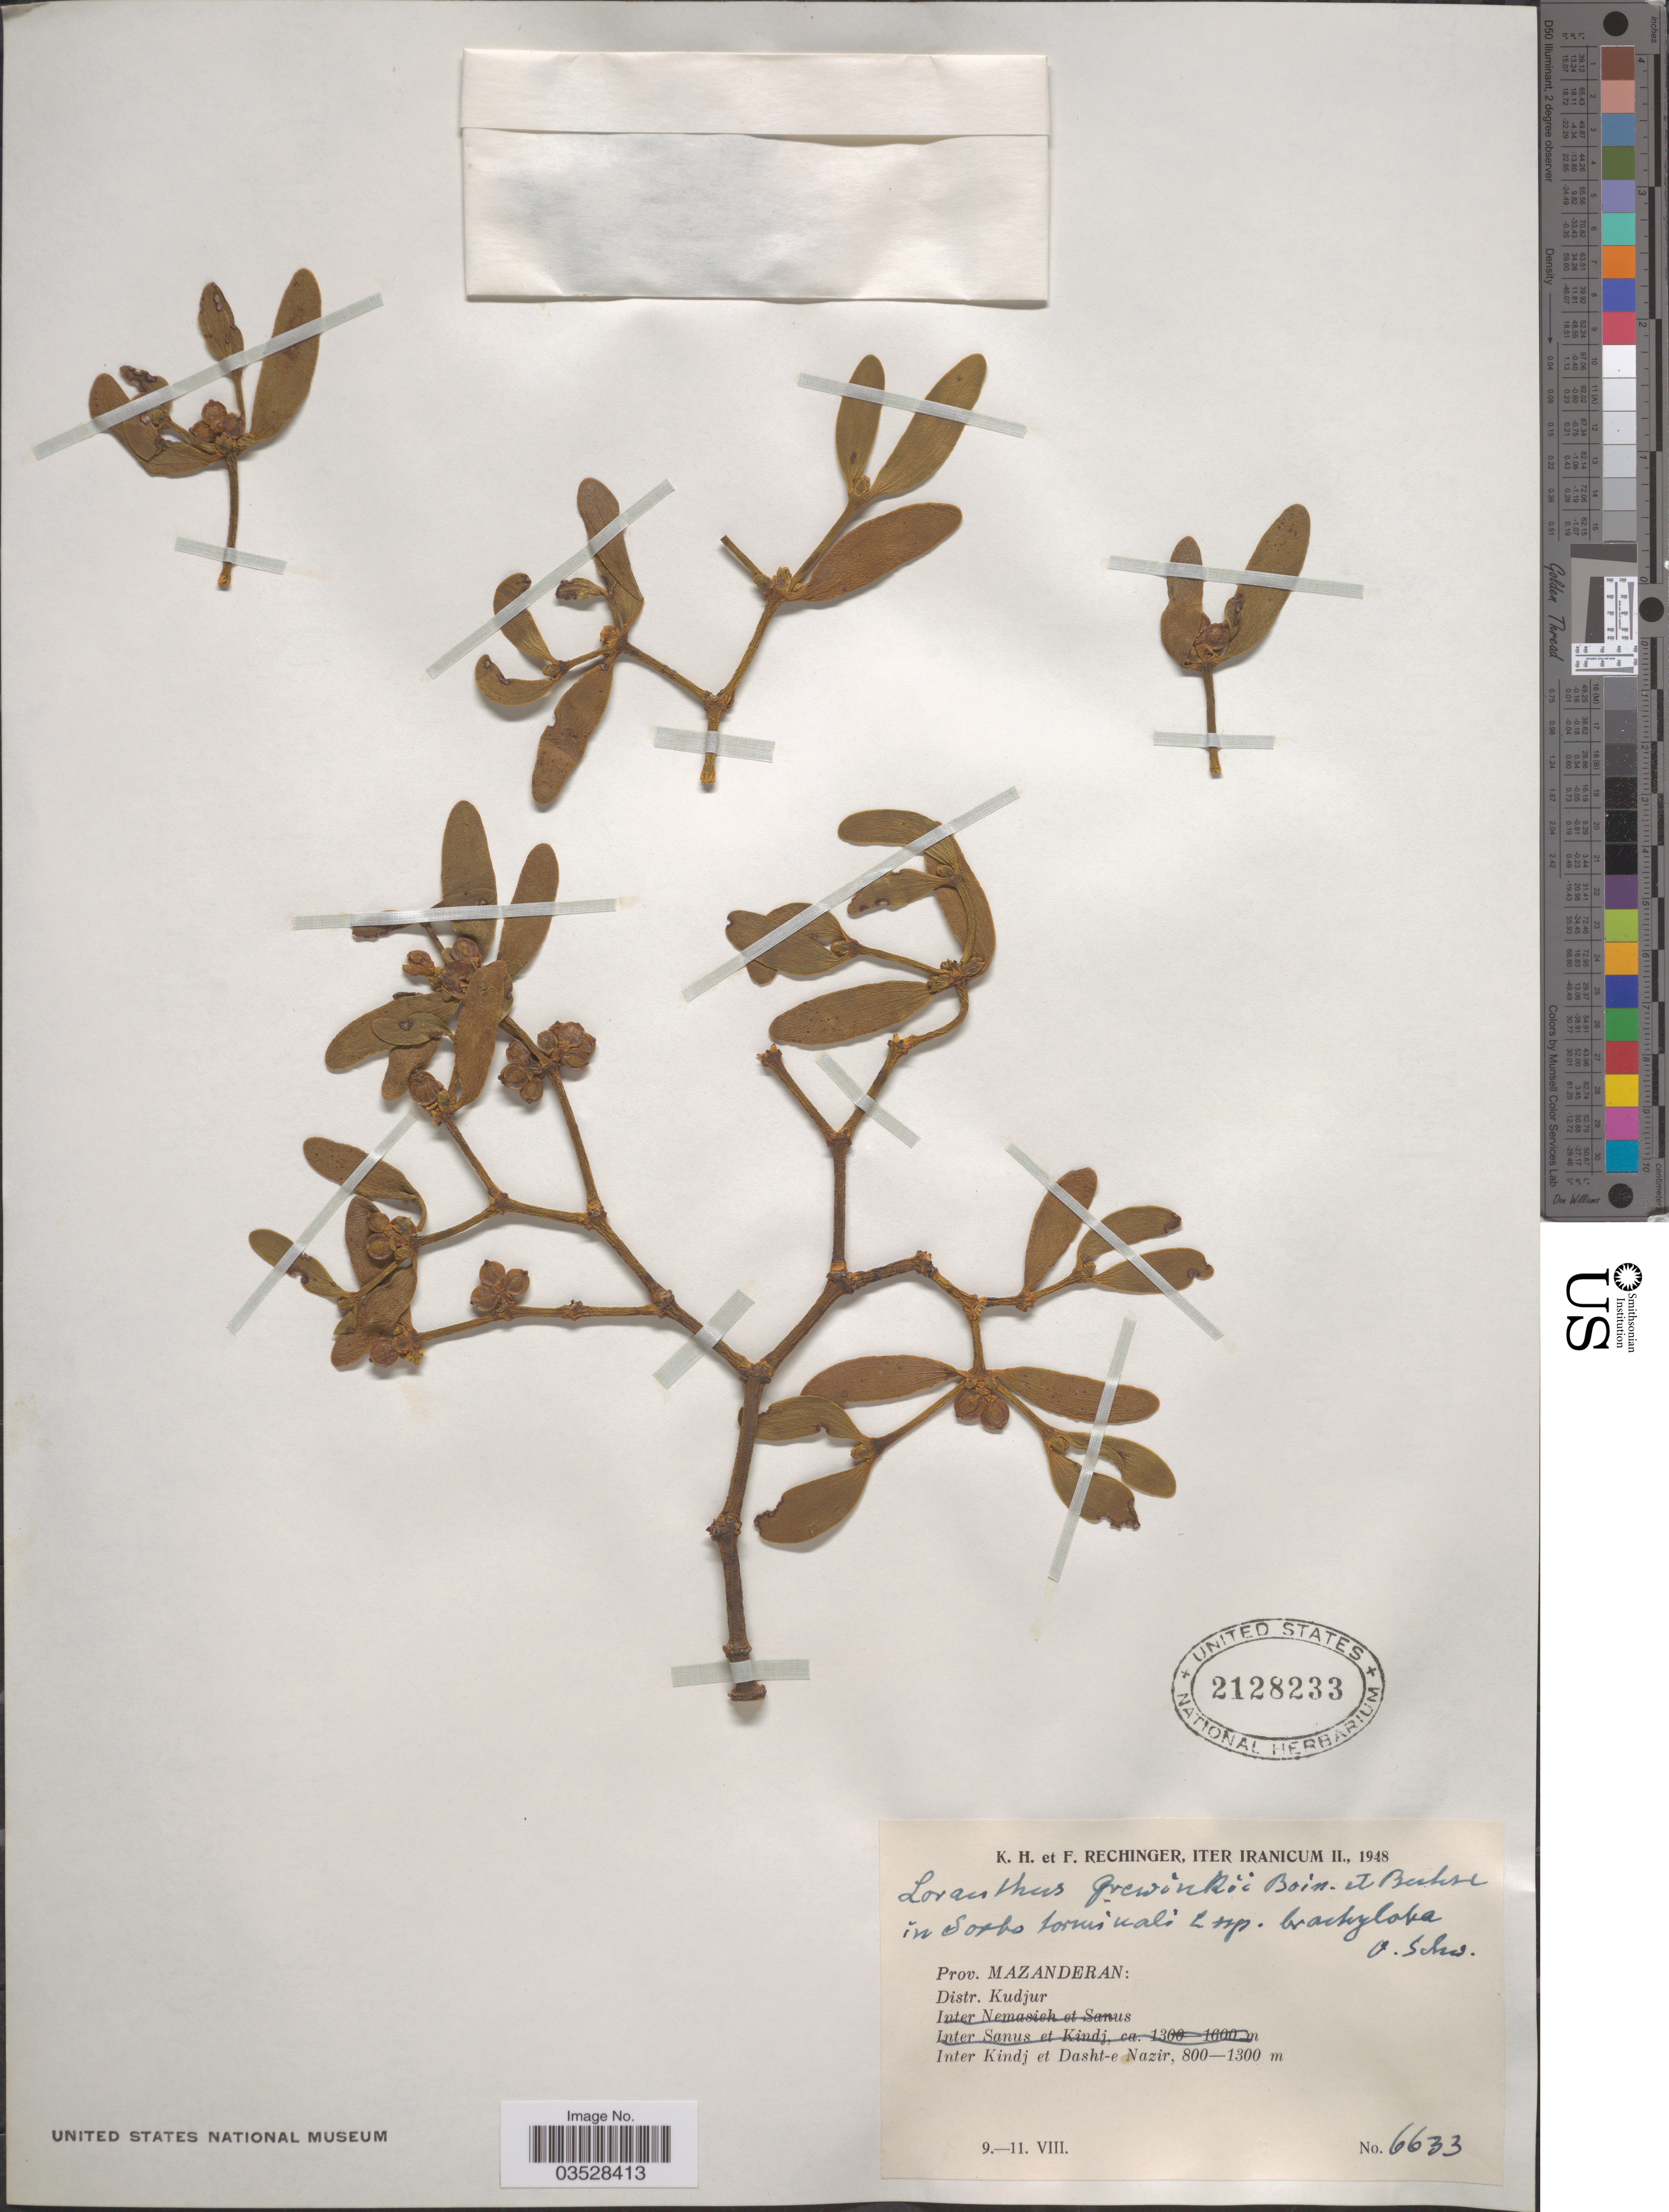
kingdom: Plantae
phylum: Tracheophyta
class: Magnoliopsida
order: Santalales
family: Loranthaceae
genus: Loranthus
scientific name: Loranthus grewingkii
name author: Boiss. & Buhse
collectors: K. H. Rechinger & F. Rechinger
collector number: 6633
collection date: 1948-08-09/1948-08-11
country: Iran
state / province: Mazandaran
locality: Distr. Kudjur. Inter Kindj et Dasht-e Nazir.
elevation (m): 800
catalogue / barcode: US 2128233